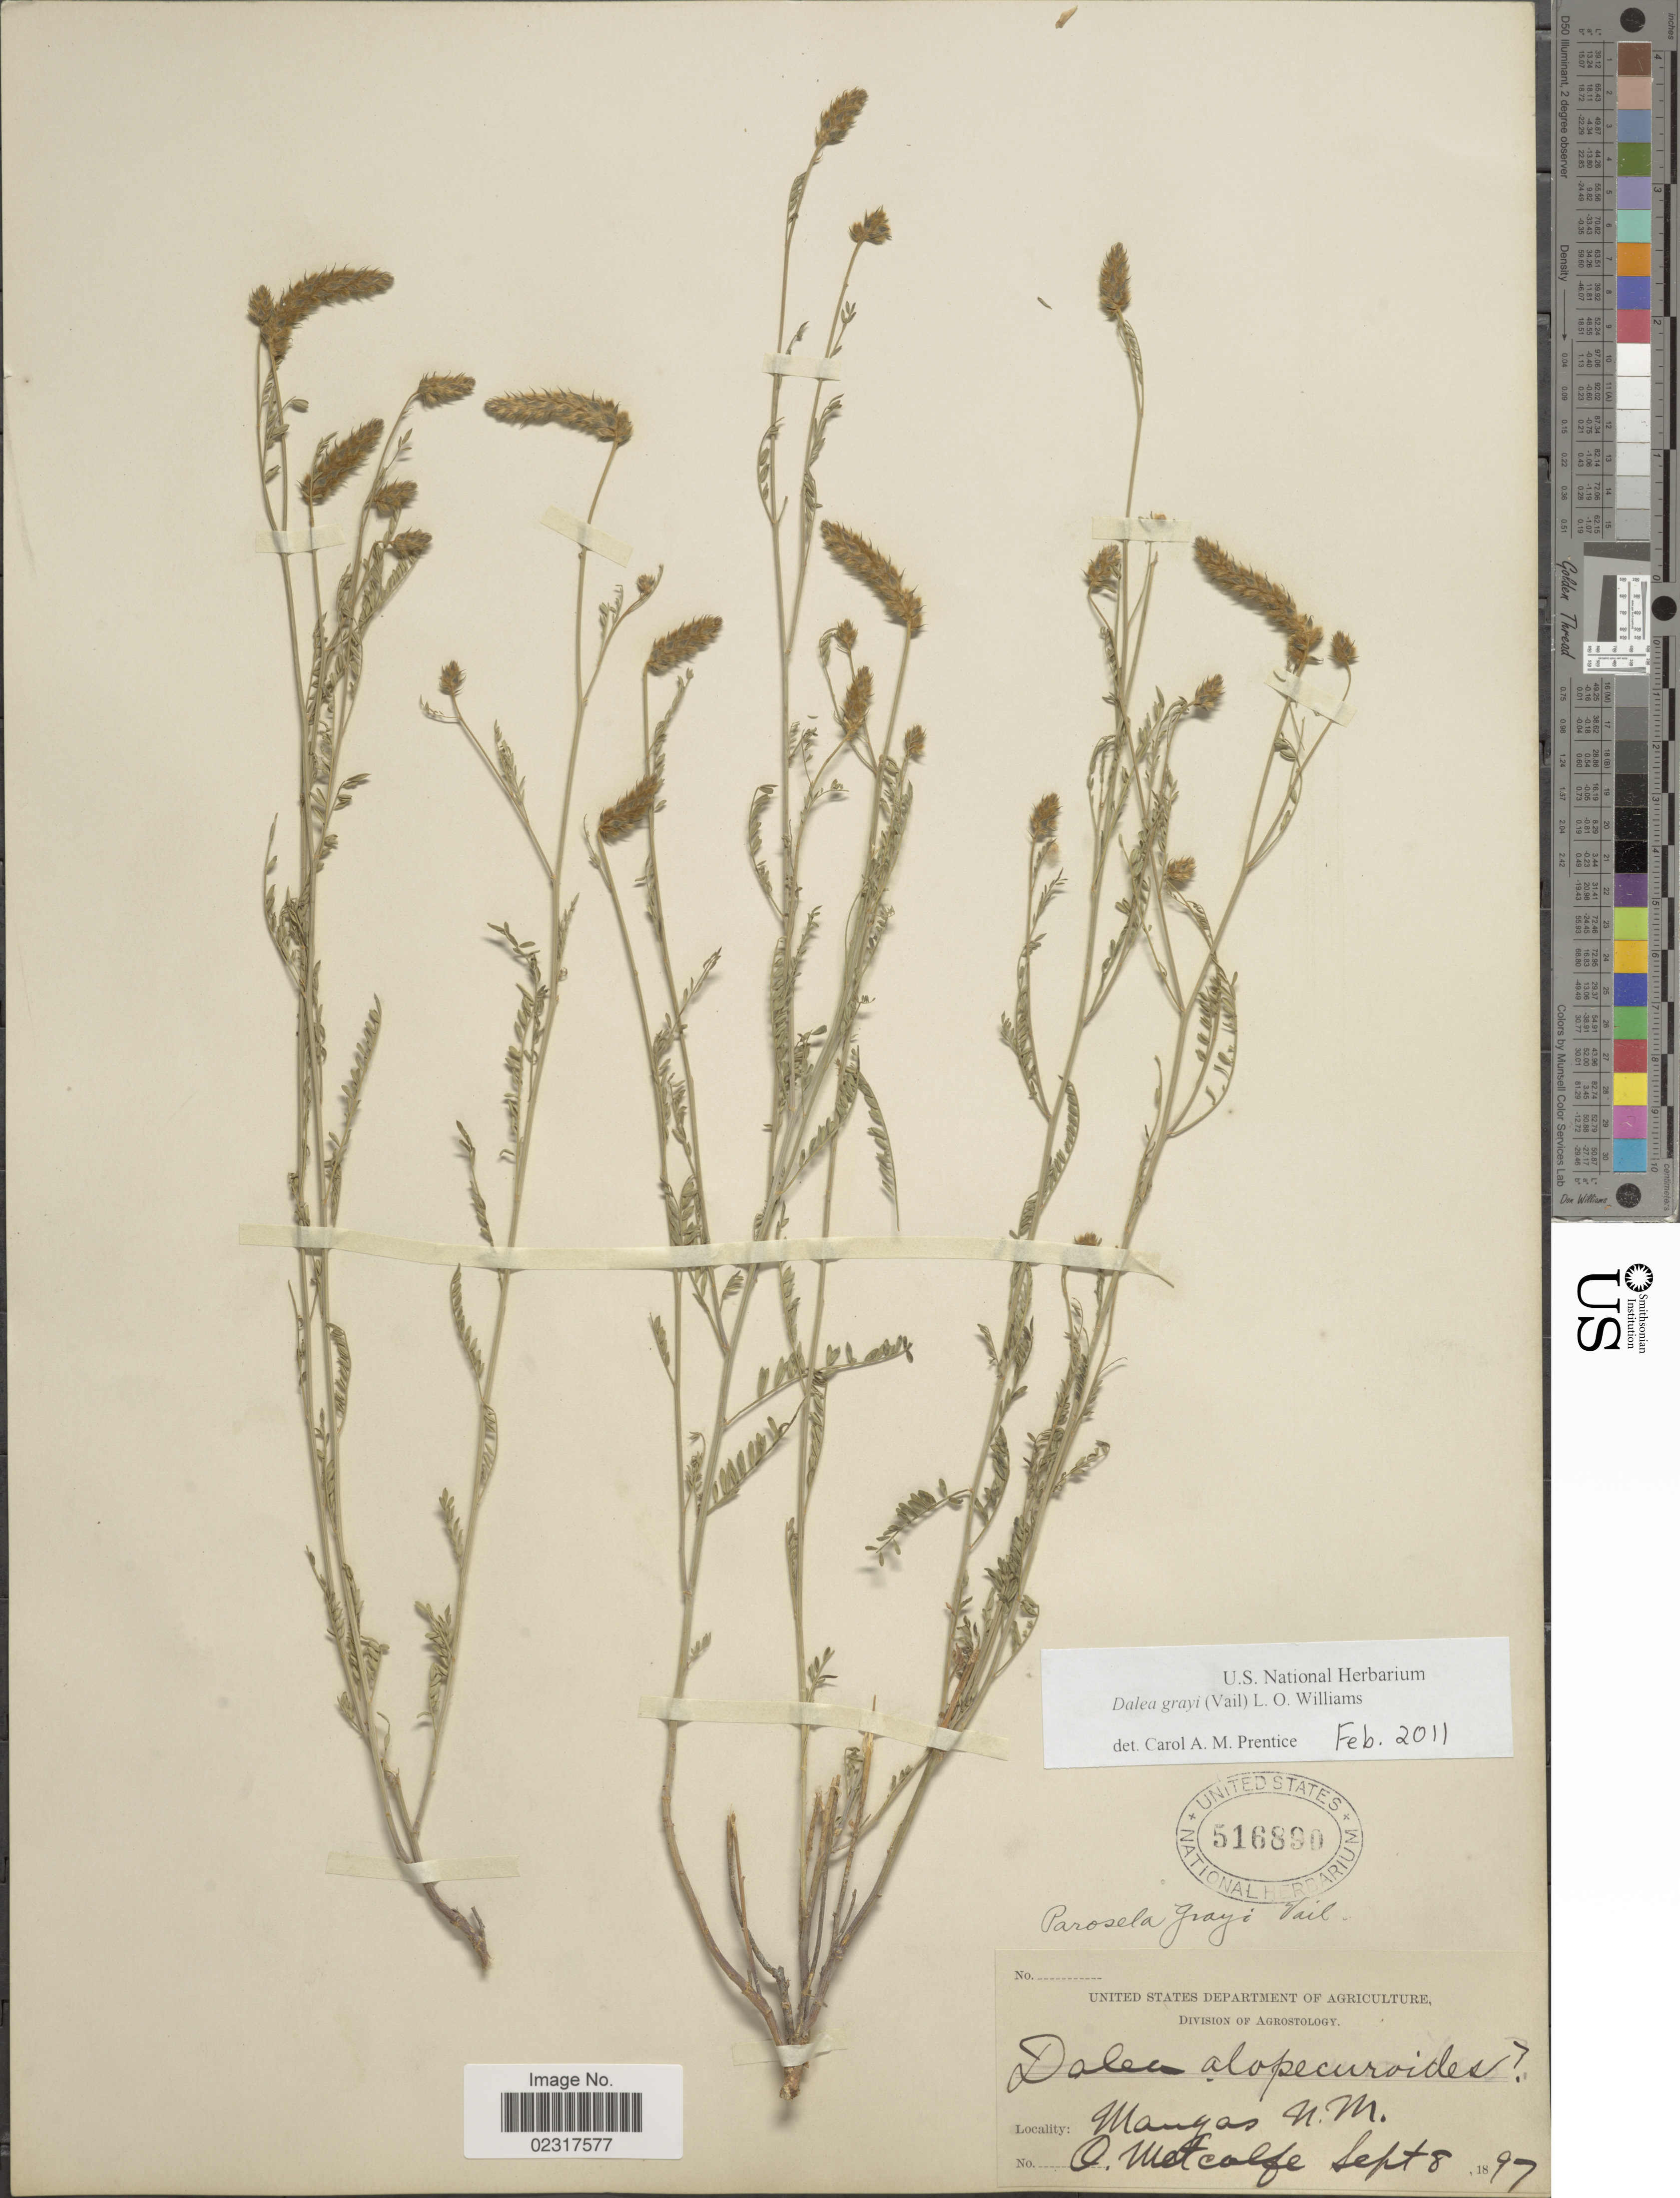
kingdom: Plantae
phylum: Tracheophyta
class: Magnoliopsida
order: Fabales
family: Fabaceae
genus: Dalea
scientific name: Dalea grayi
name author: (Vail) L.O. Williams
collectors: O. B. Metcalfe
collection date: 1897-09-08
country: United States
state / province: New Mexico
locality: Mangas, N. M.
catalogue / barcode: US 516890